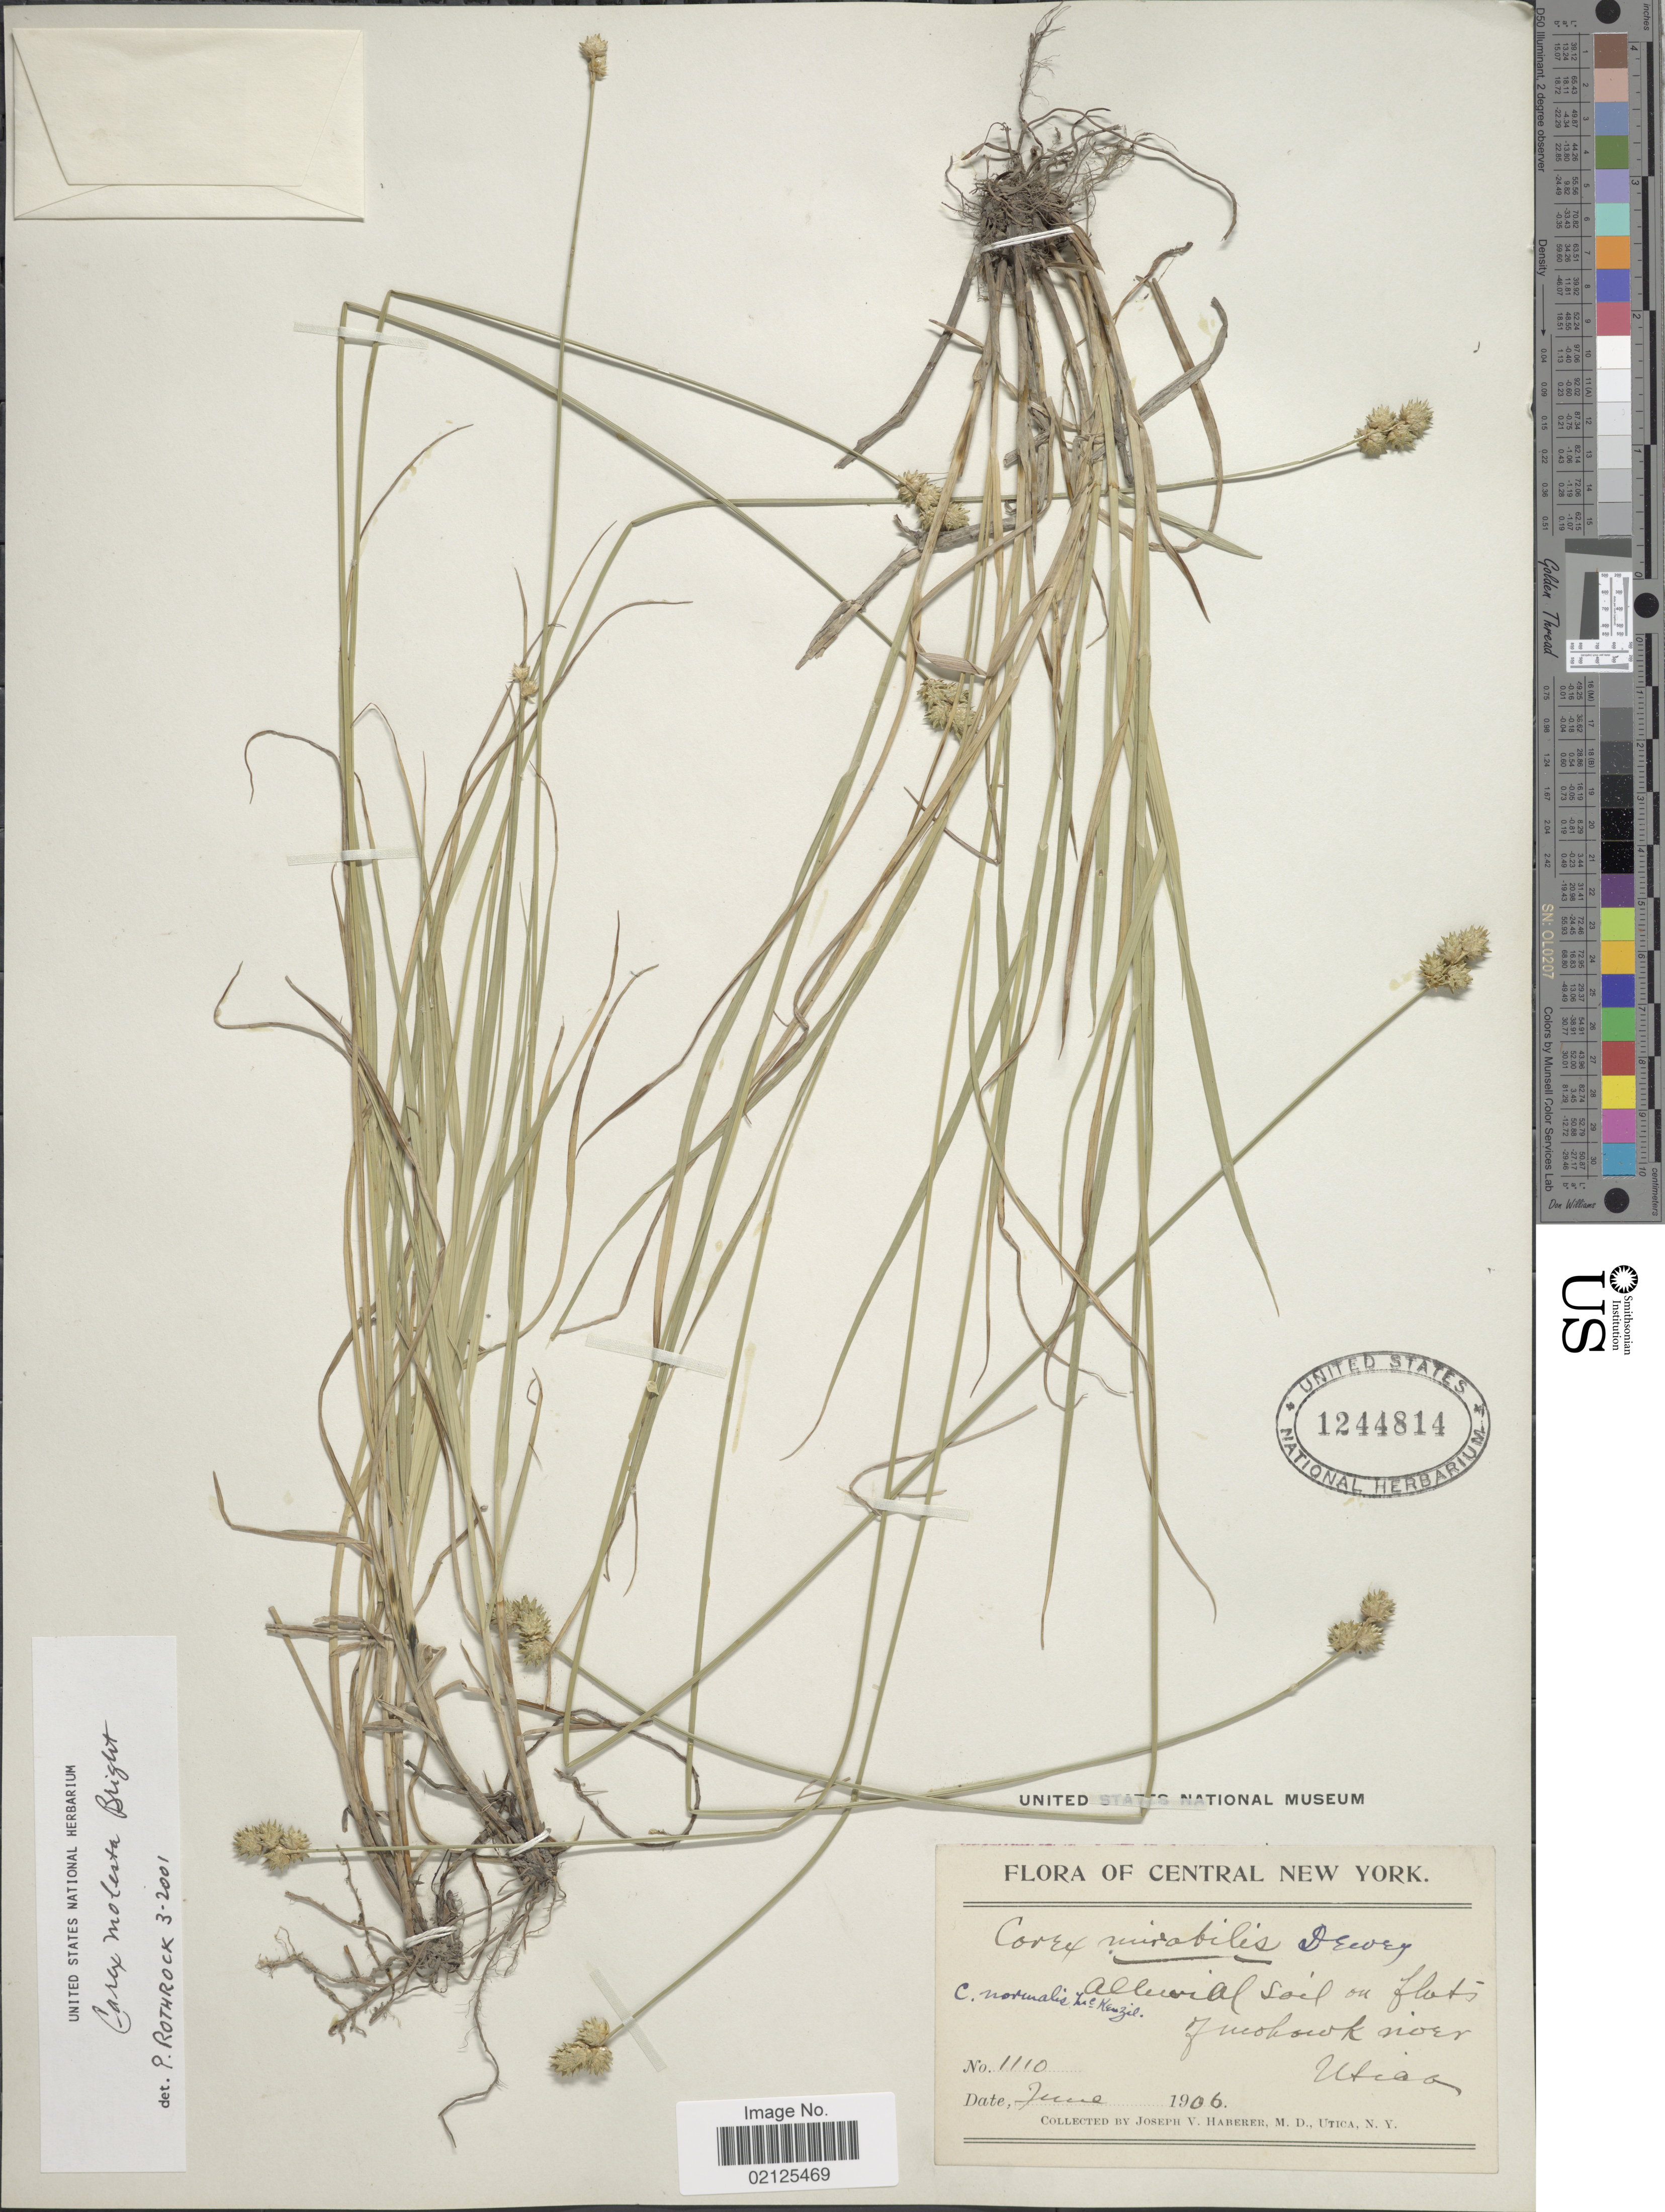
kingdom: Plantae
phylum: Tracheophyta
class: Liliopsida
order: Poales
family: Cyperaceae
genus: Carex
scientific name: Carex molesta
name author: Mack.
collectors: J. V. Haberer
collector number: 1110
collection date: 1906-06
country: United States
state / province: New York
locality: Central New York, Alluvial soil on flats of Mohawk near Utica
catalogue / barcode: US 1244814